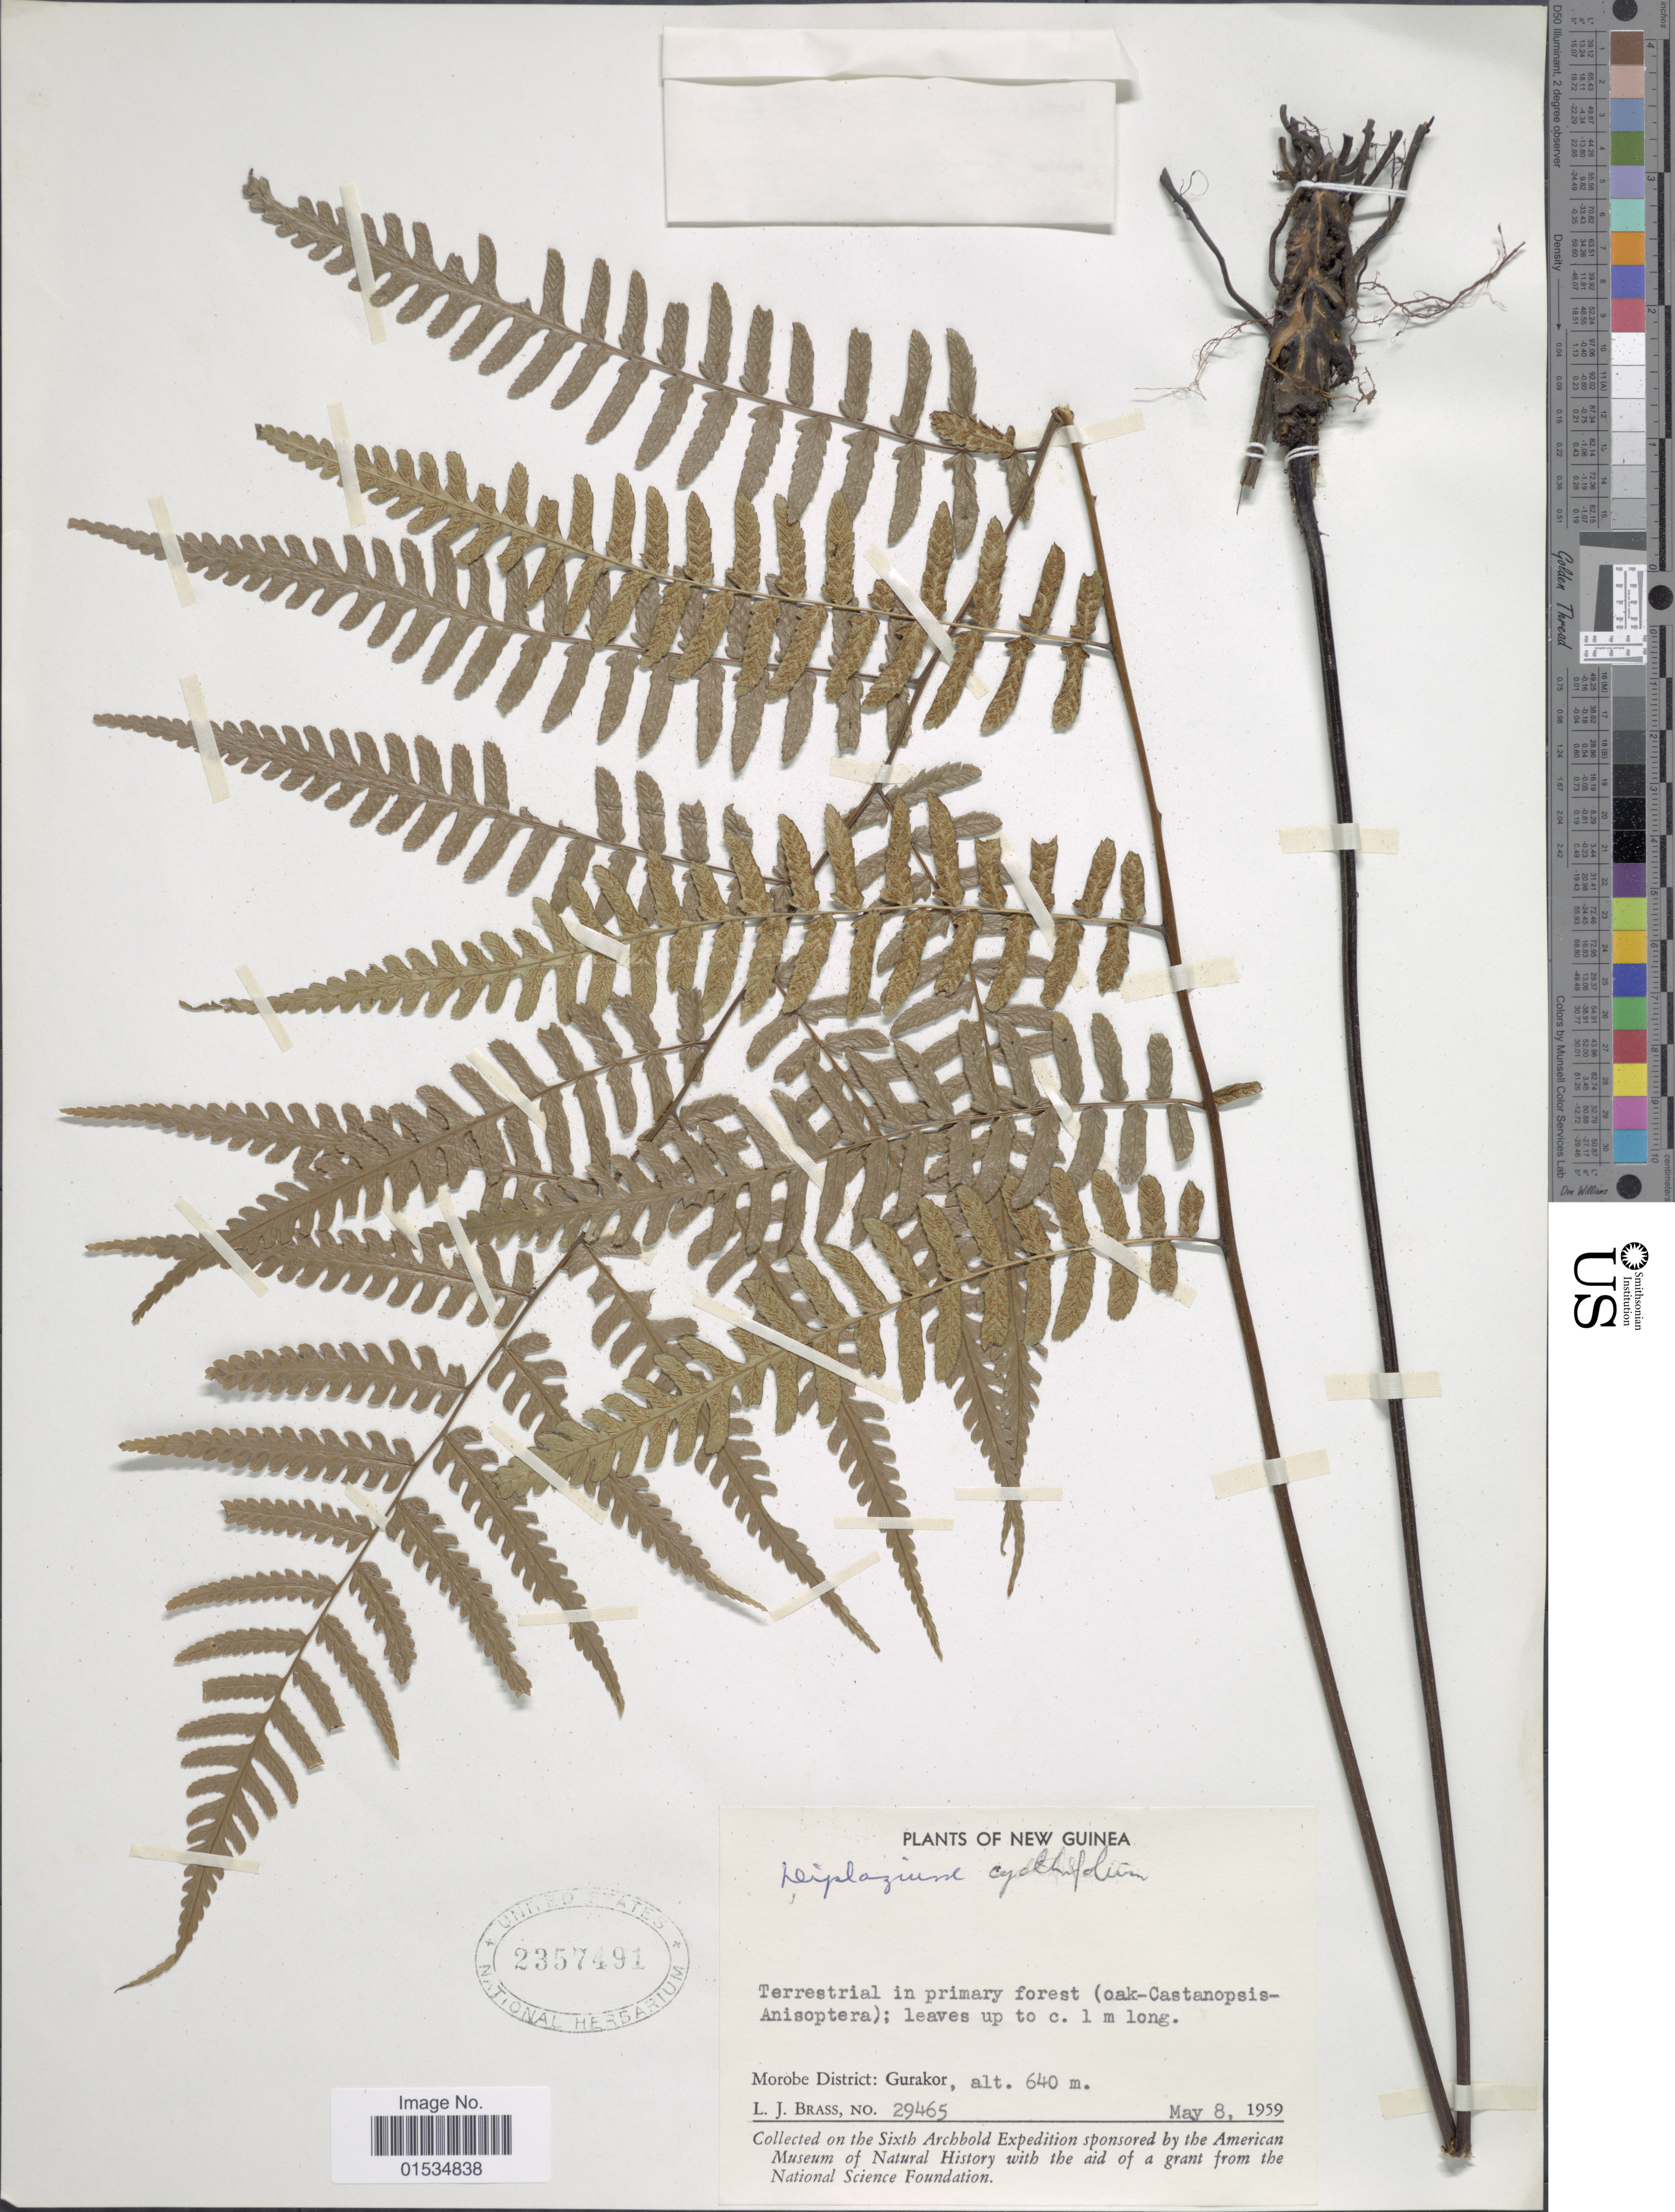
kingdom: Plantae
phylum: Tracheophyta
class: Polypodiopsida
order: Polypodiales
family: Athyriaceae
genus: Diplazium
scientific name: Diplazium cyatheifolium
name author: (Rich.) C. Presl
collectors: L. J. Brass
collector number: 29465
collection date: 1959-05-08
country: Papua New Guinea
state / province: Morobe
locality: Gurakor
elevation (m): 640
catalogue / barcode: US 2357491